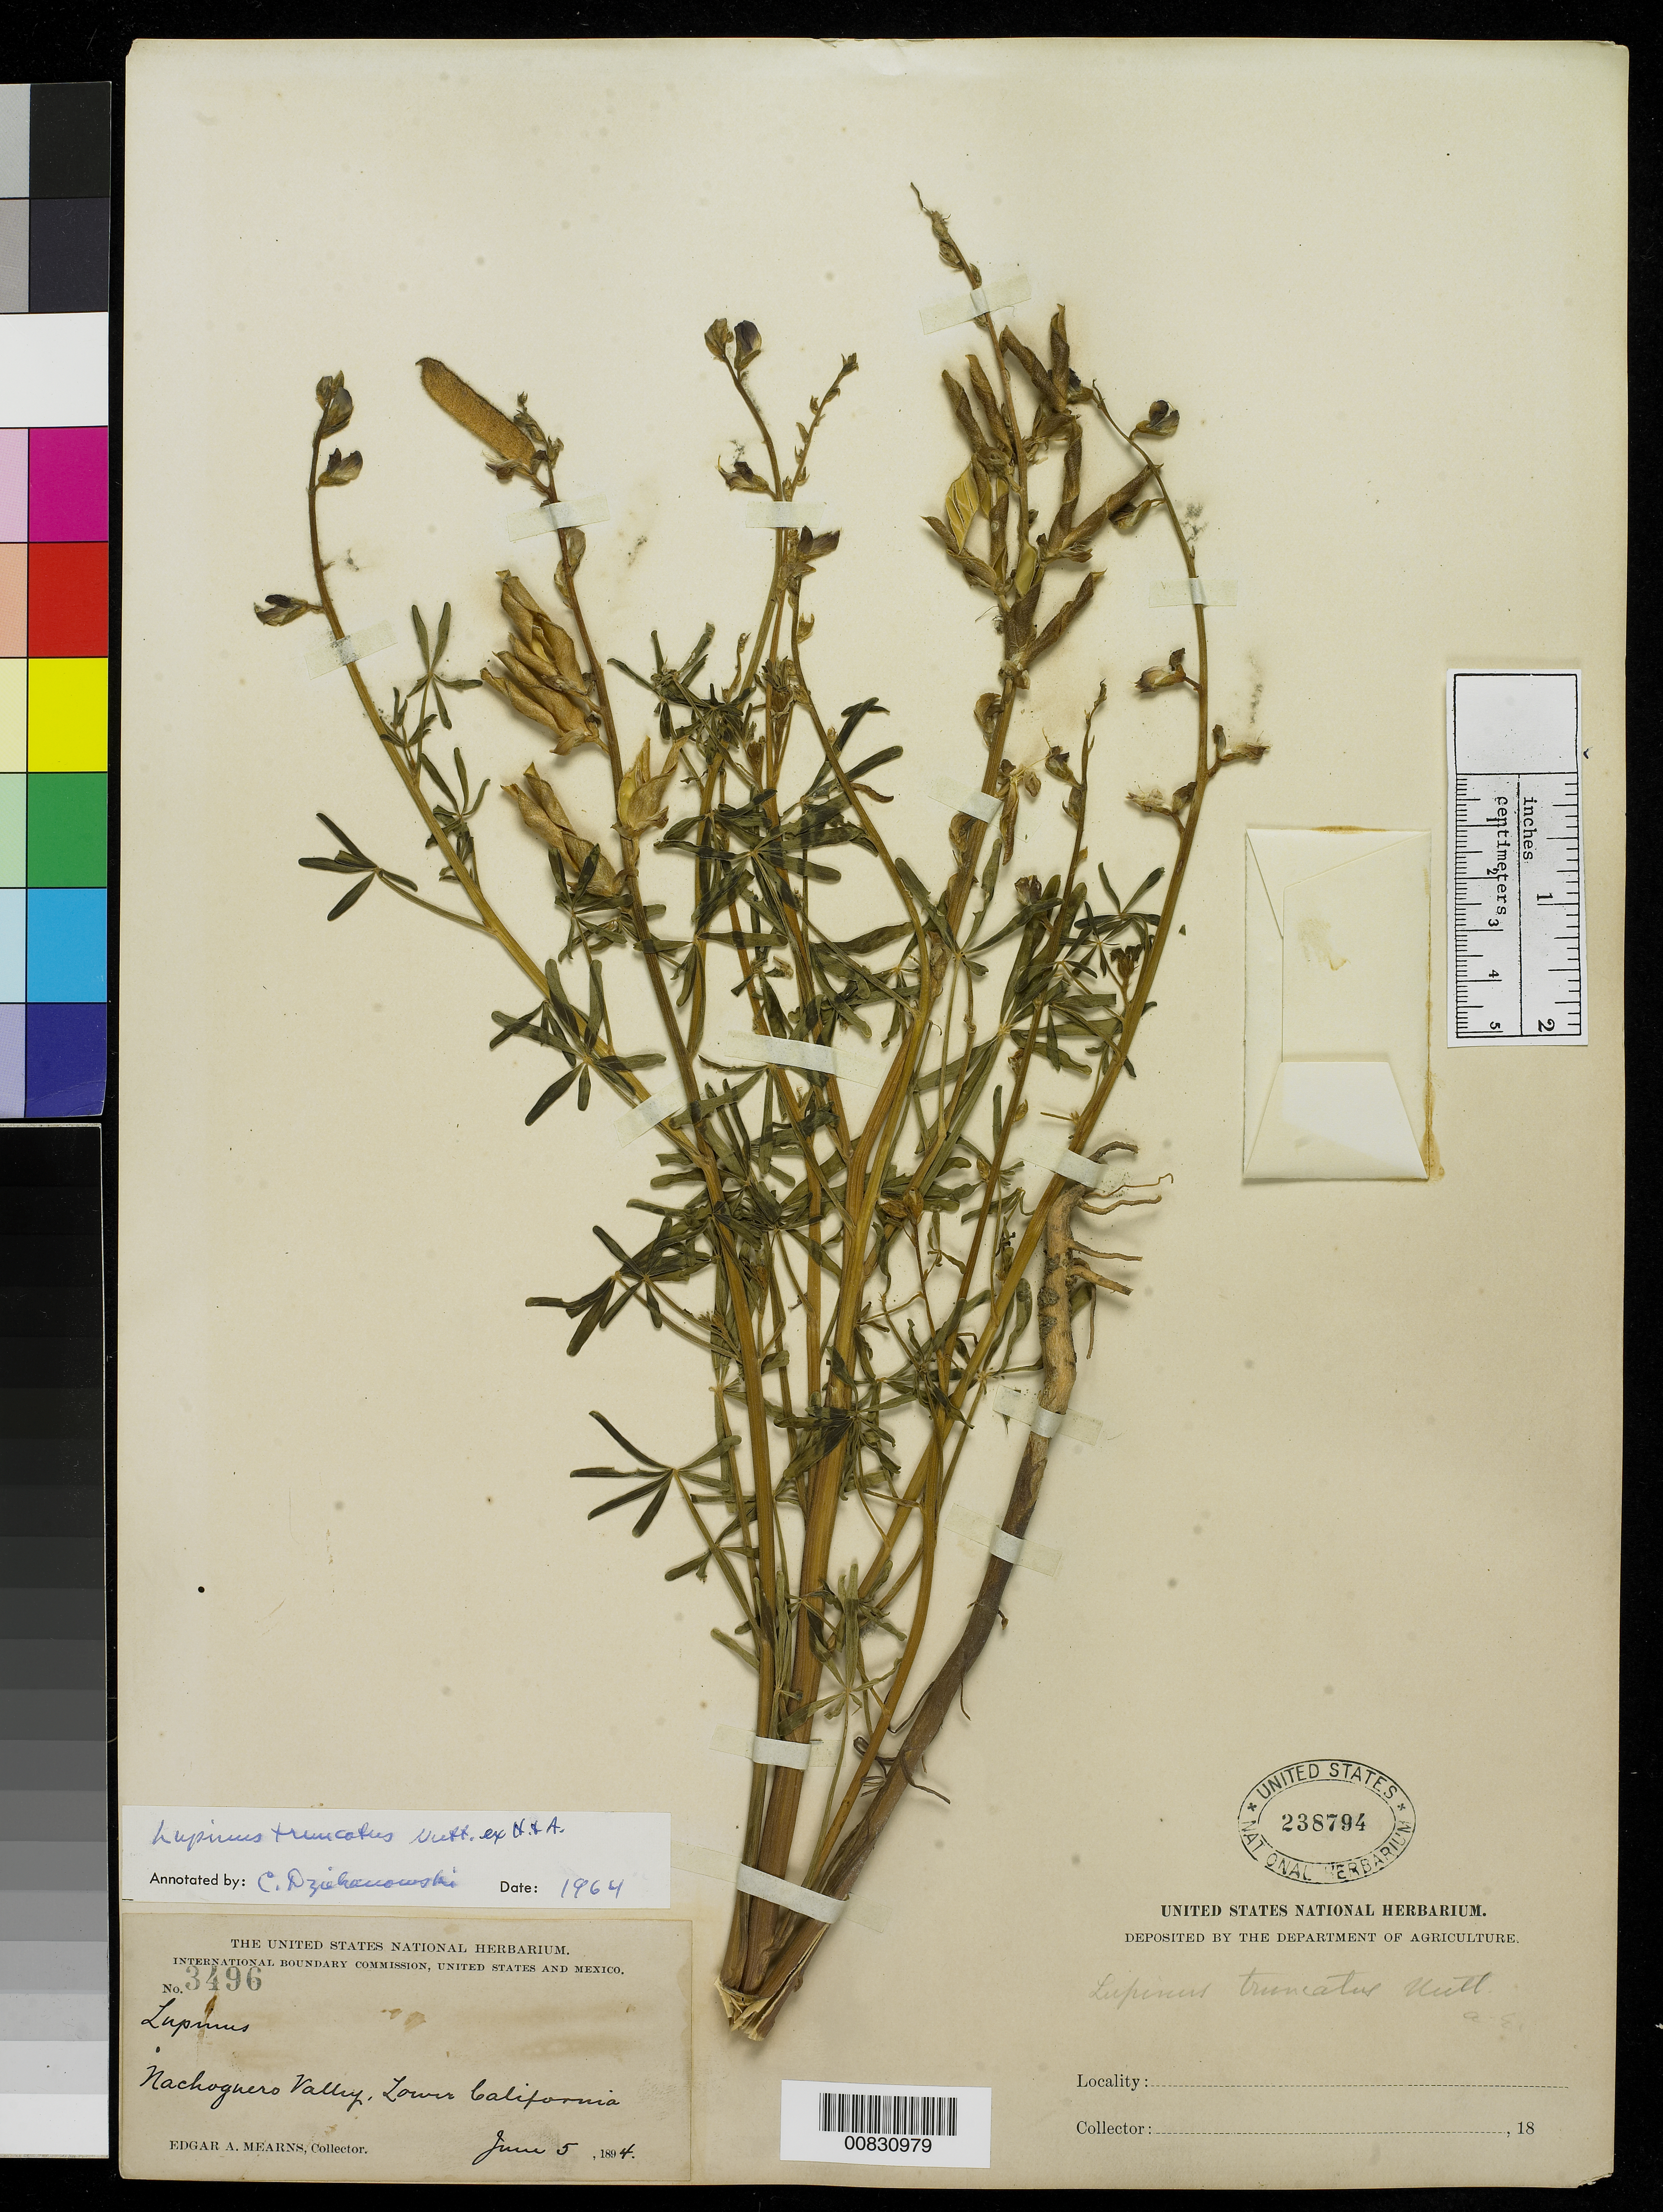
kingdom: Plantae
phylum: Tracheophyta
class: Magnoliopsida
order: Fabales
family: Fabaceae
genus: Lupinus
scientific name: Lupinus truncatus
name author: Nutt. ex Hook. & Arn.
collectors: E. A. Mearns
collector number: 3496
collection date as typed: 05 Jun 1894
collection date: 1894-06-05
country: Mexico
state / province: Baja California Norte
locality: Nachoguero Valley, Baja California.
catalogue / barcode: US 238794